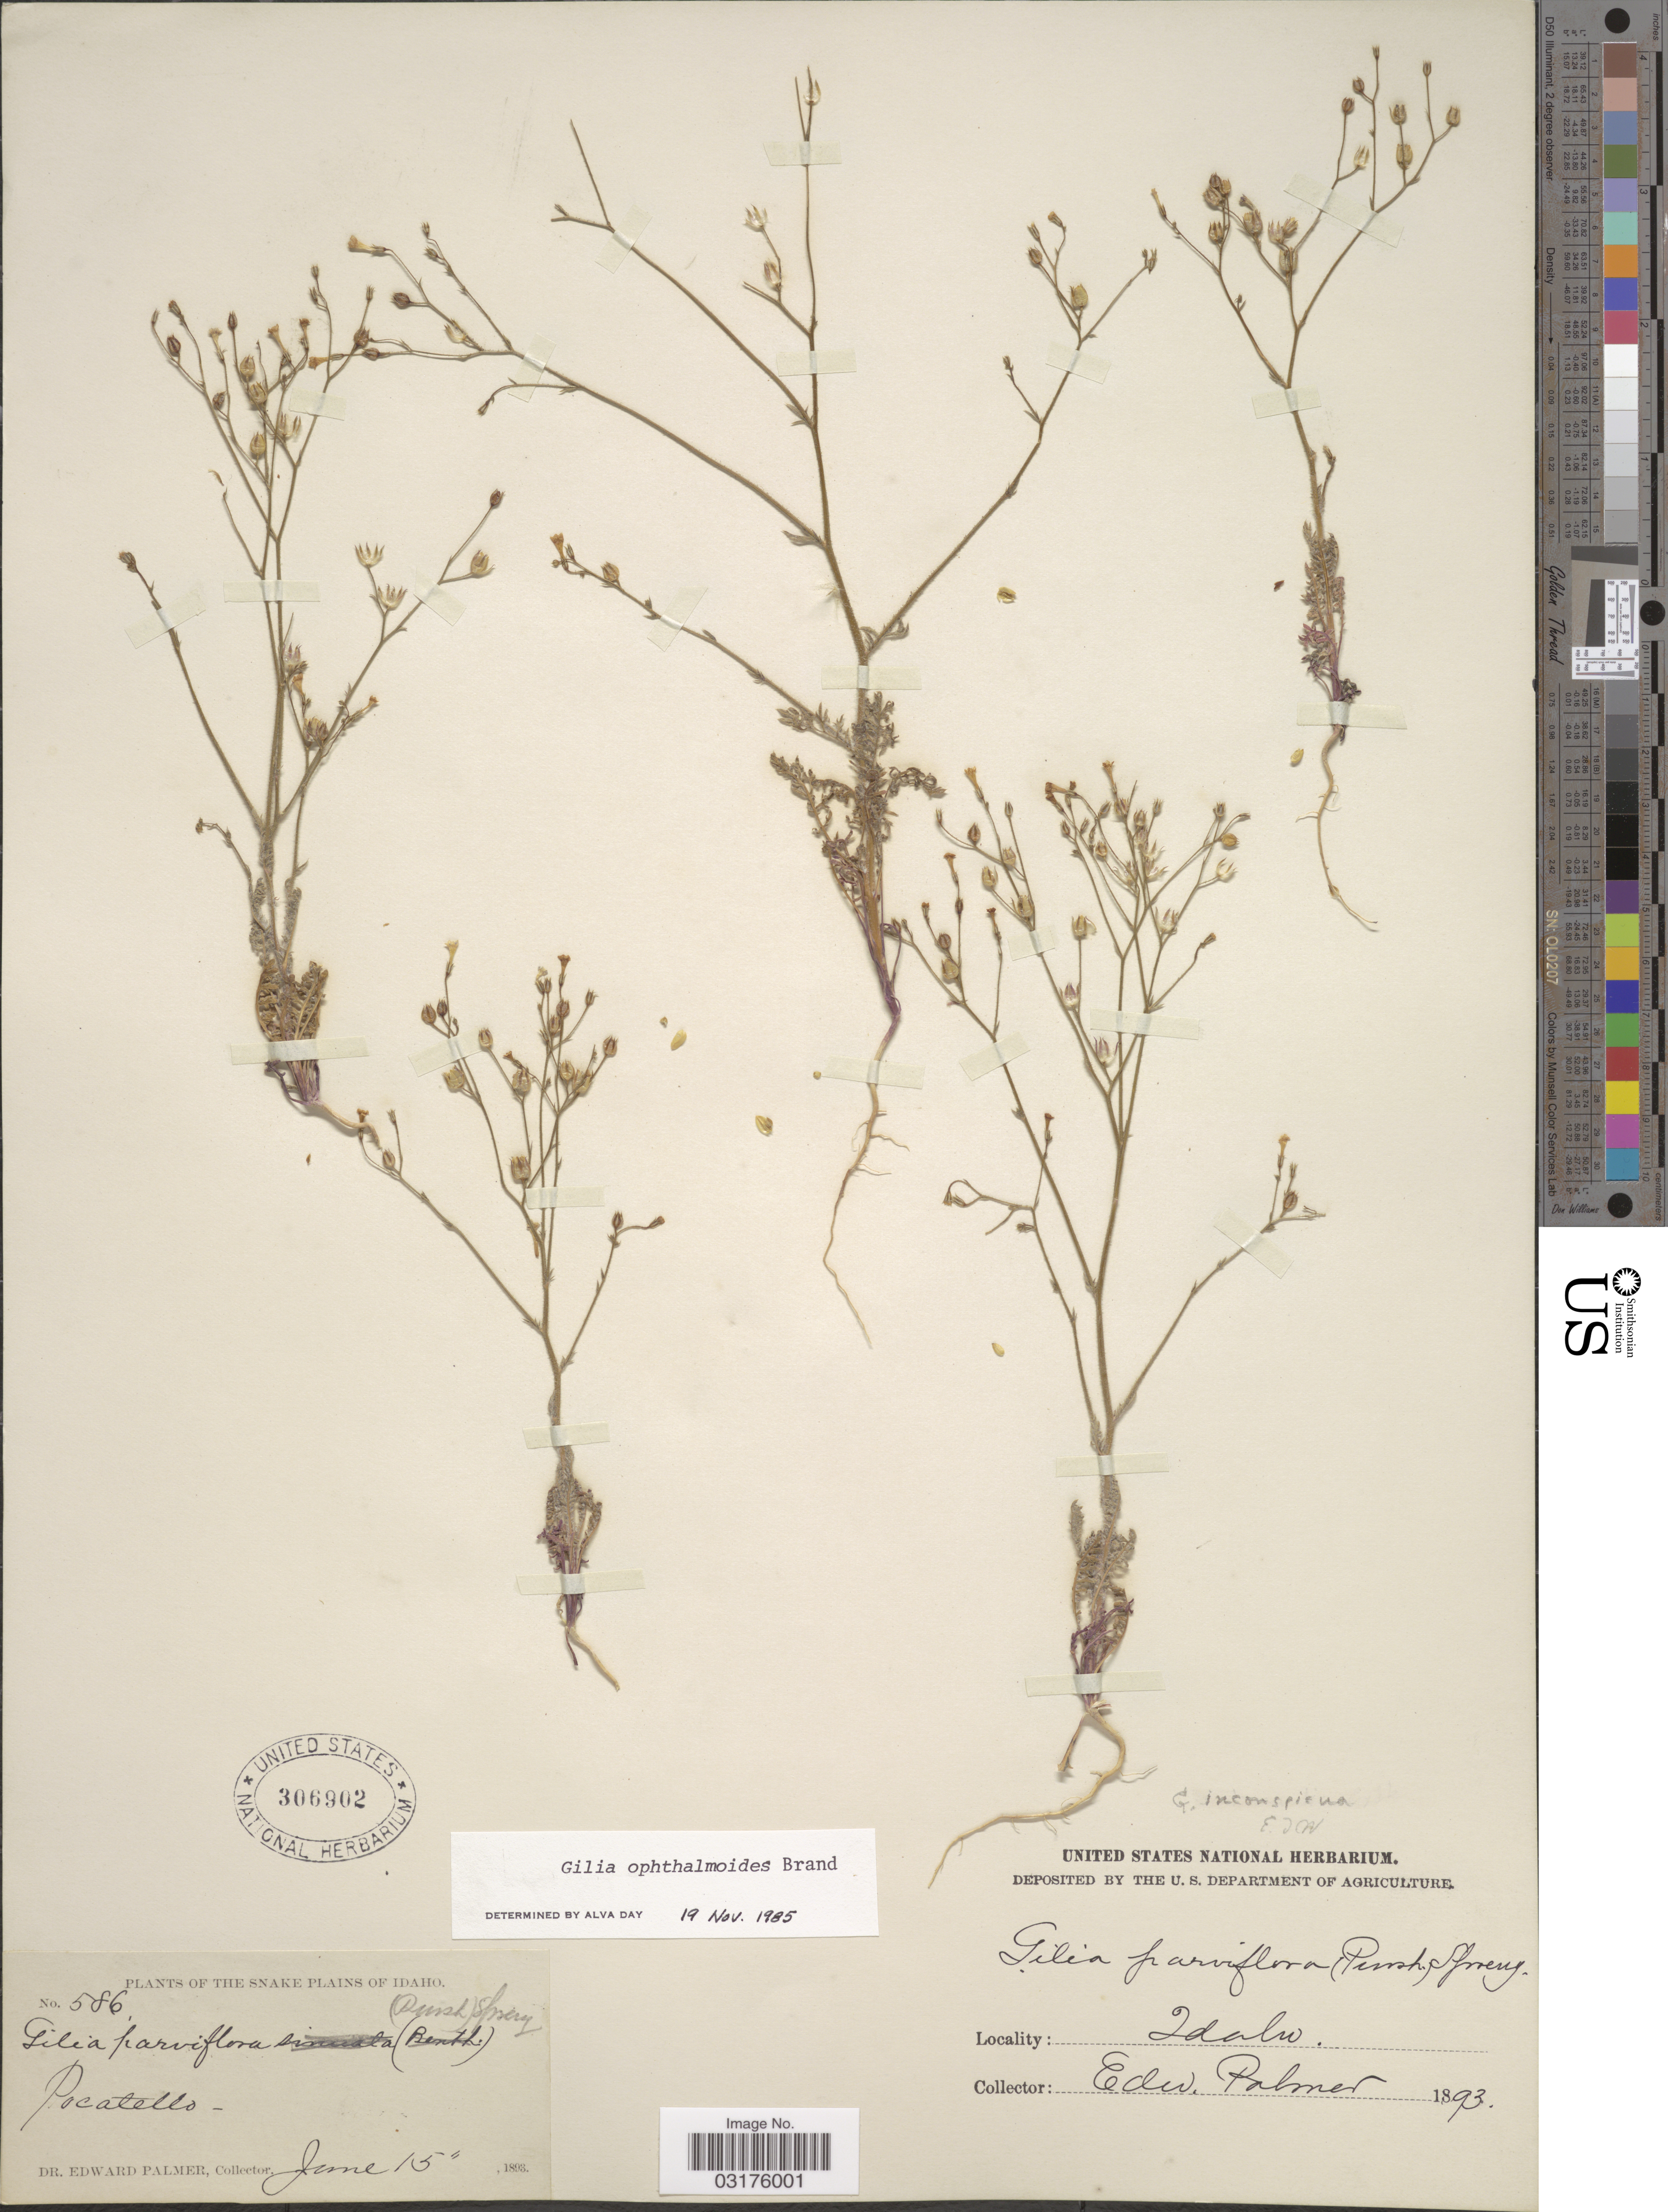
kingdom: Plantae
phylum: Tracheophyta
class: Magnoliopsida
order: Ericales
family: Polemoniaceae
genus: Gilia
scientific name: Gilia ophthalmoides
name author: Brand in Engl.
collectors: E. Palmer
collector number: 586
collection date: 1893-06-15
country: United States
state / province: Idaho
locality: The Snake Plains of Idaho, Pocatello.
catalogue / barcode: US 306902